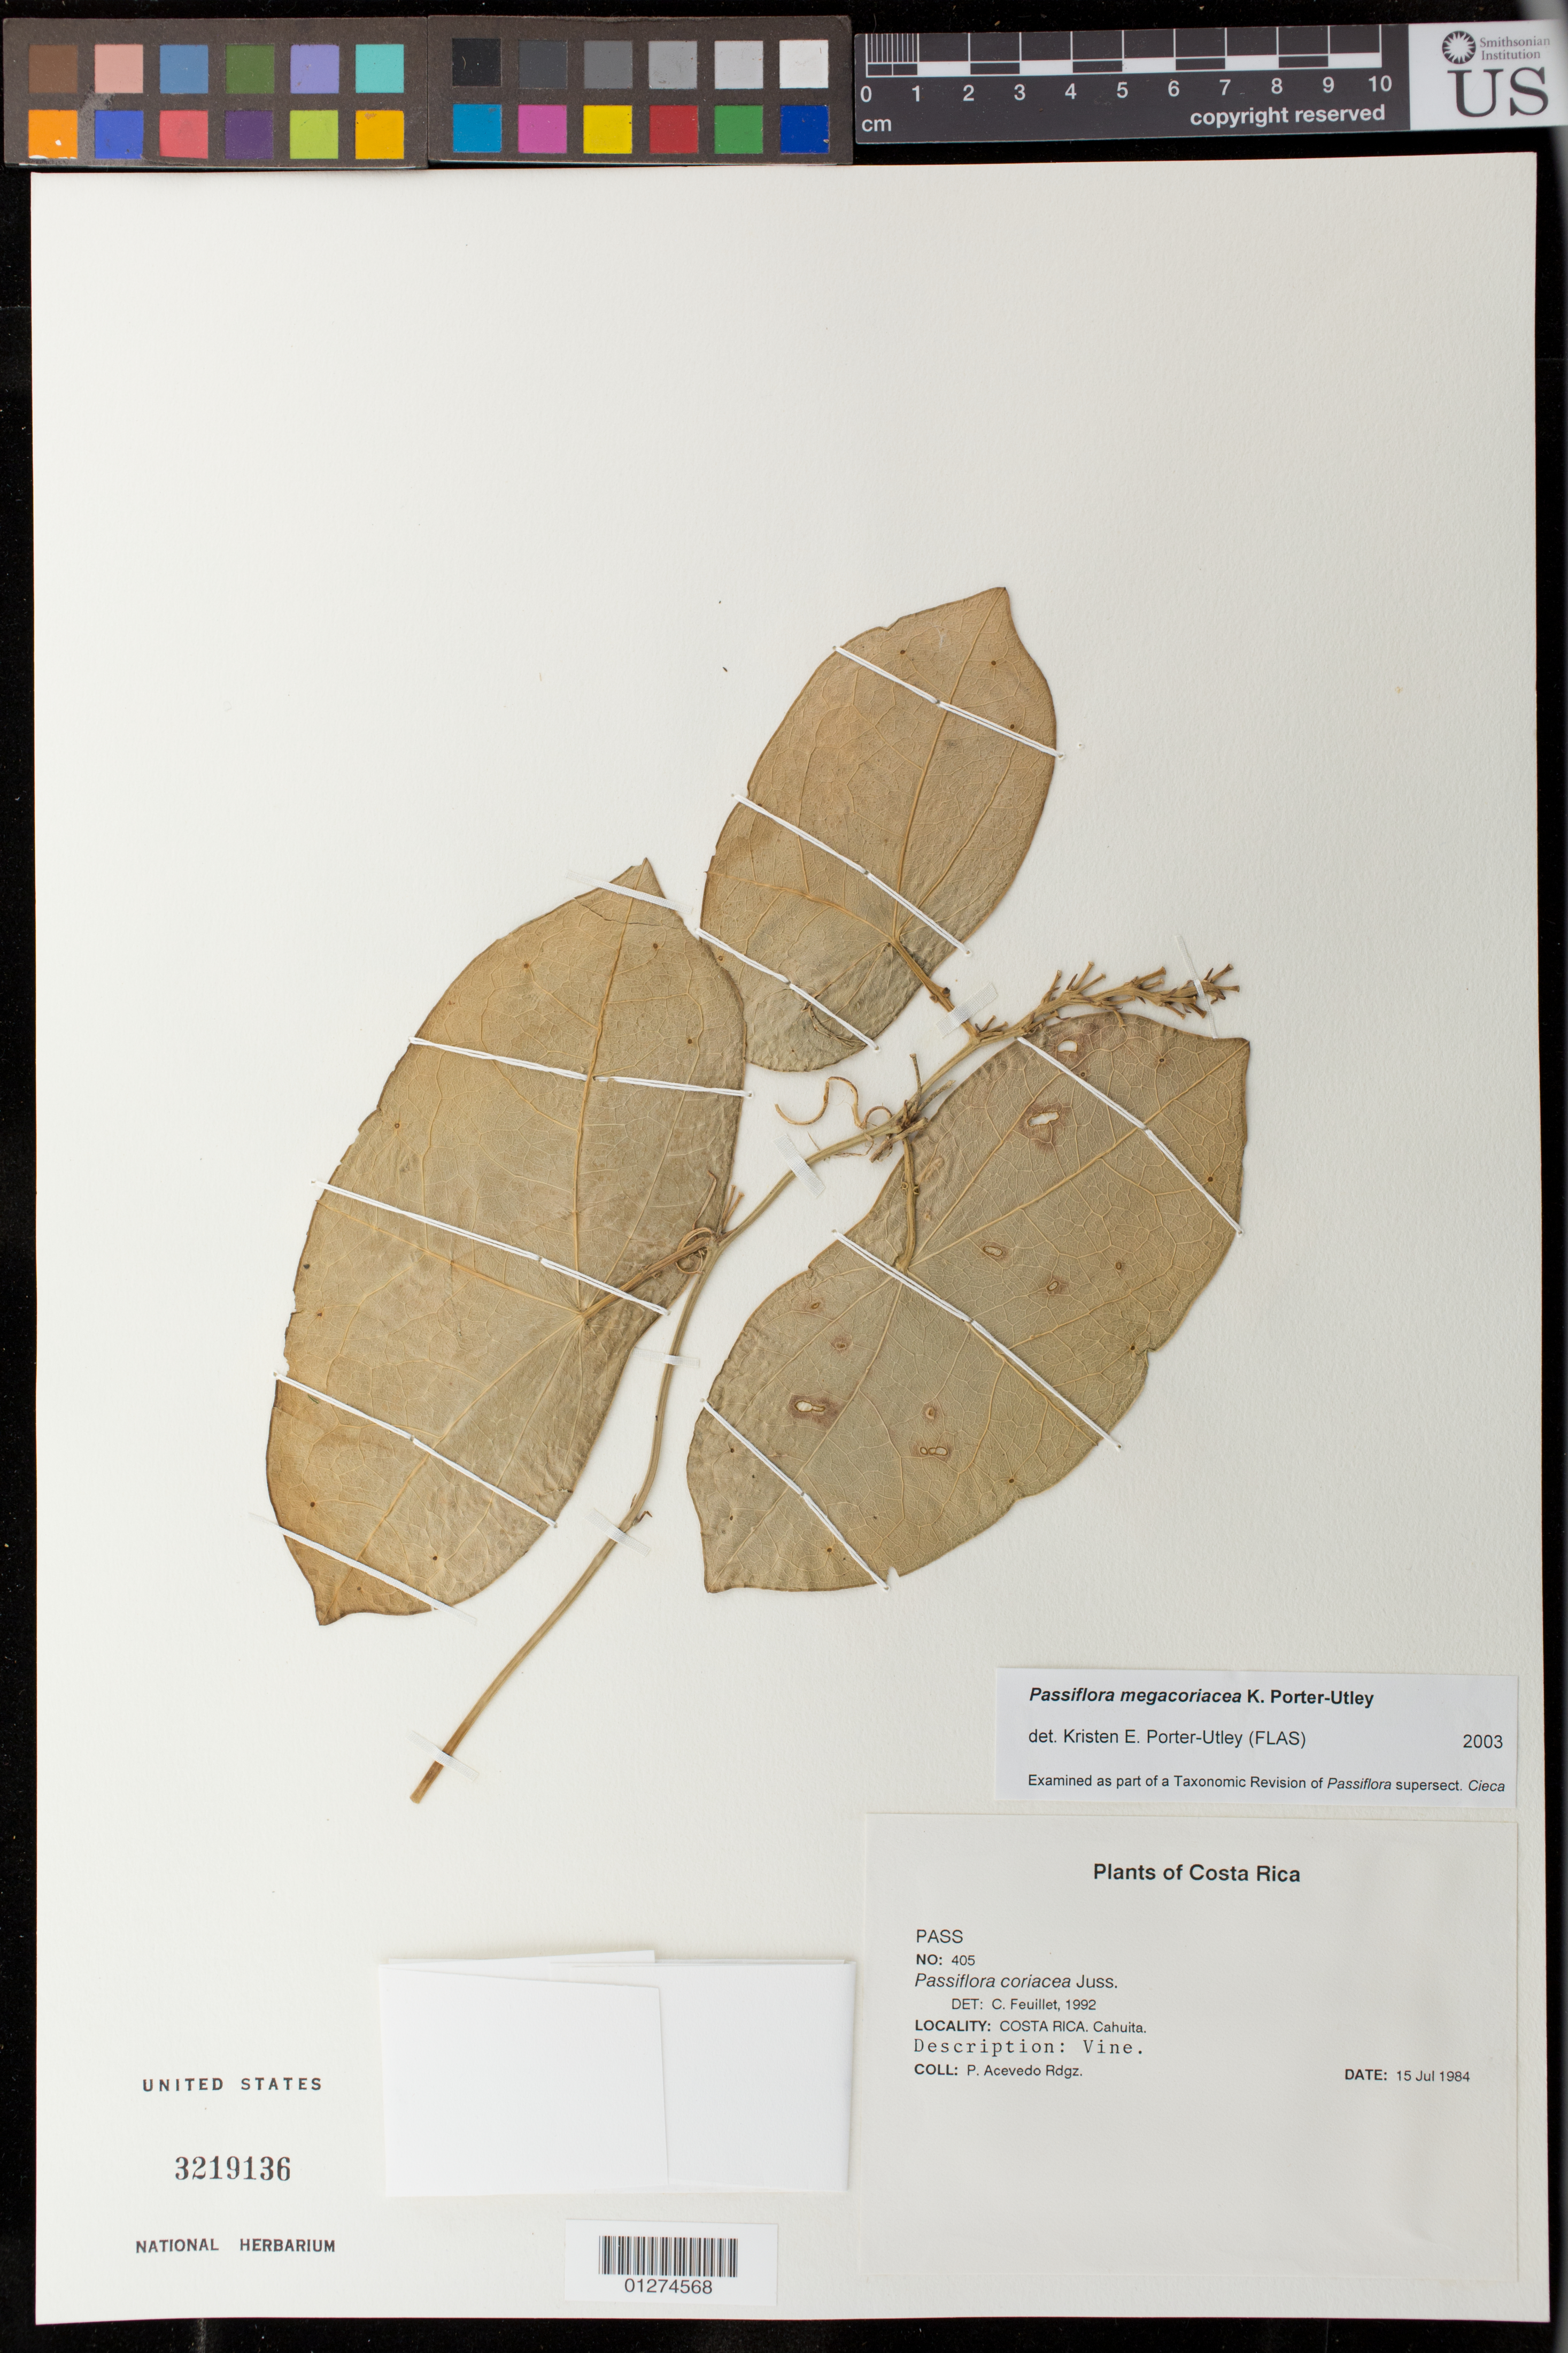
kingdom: Plantae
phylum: Tracheophyta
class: Magnoliopsida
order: Malpighiales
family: Passifloraceae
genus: Passiflora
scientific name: Passiflora megacoriacea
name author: Port.-Utl.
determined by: Porter-Utley, K. E.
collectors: P. Acevedo-Rodr.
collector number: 405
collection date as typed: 15 Jul 1984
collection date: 1984-07-15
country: Costa Rica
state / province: Limon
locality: Prov. Limon; Cahuita, Pta. Cahuita.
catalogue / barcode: US 3219136